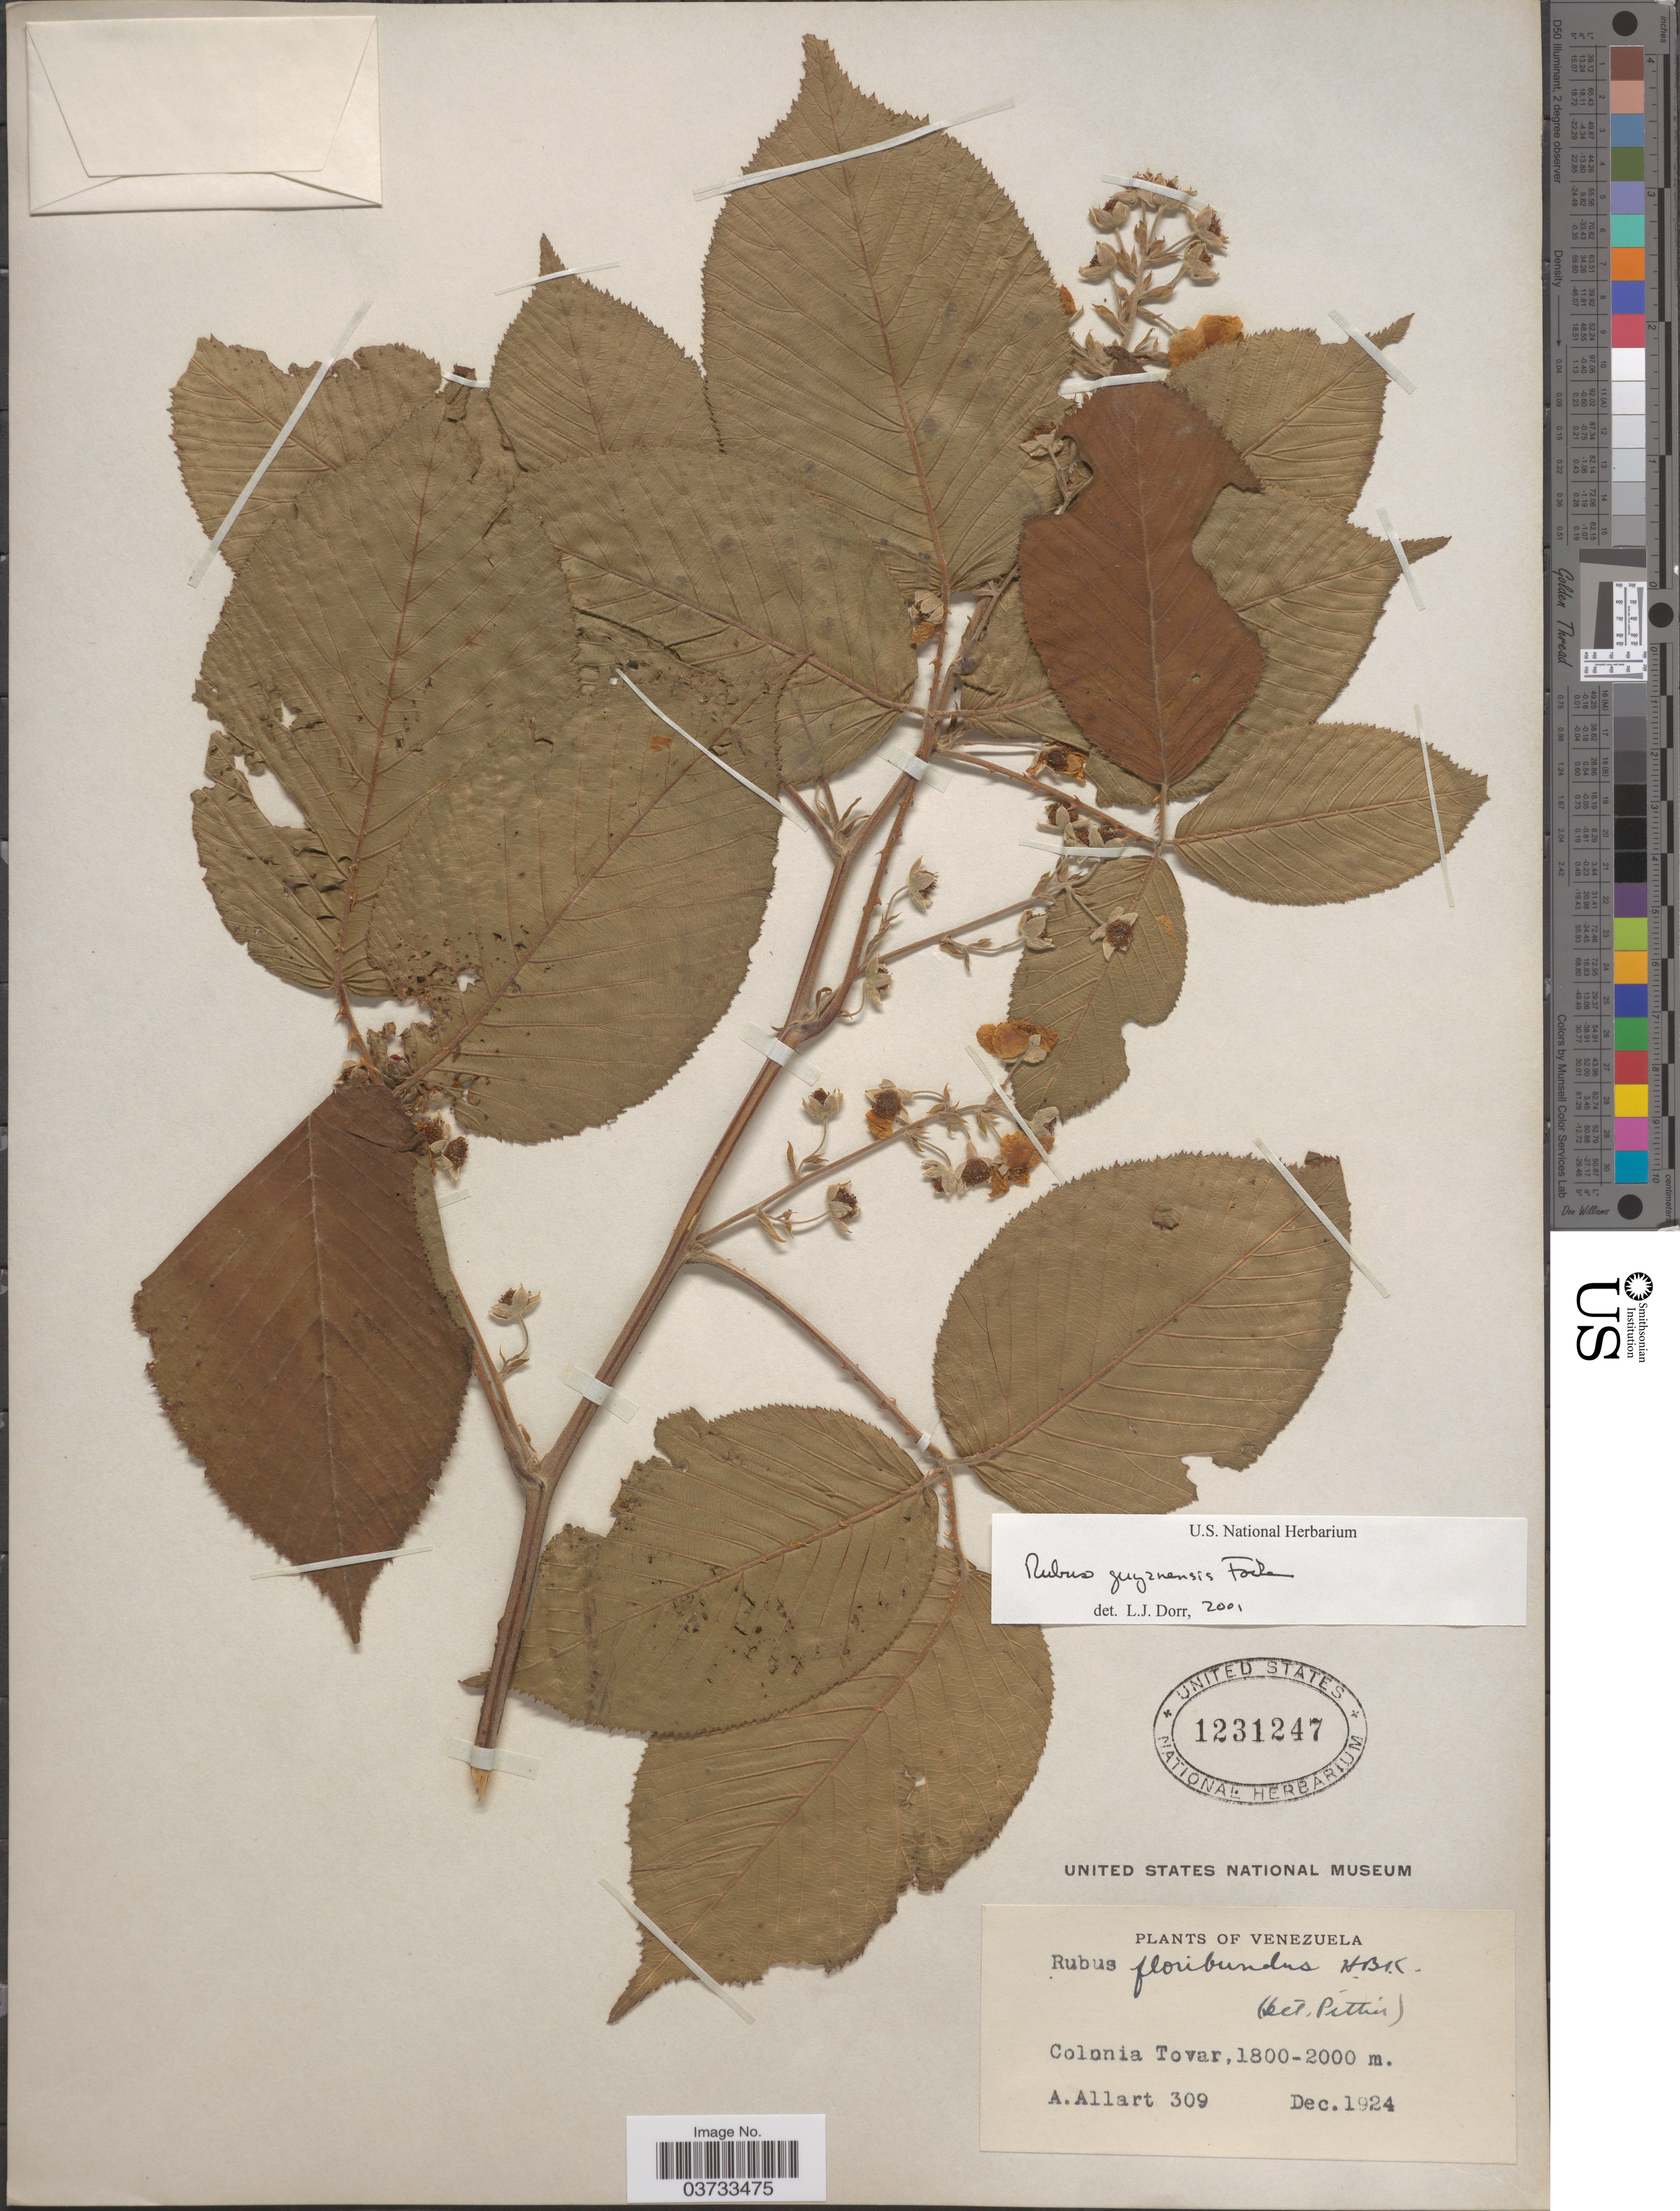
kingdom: Plantae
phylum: Tracheophyta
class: Magnoliopsida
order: Rosales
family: Rosaceae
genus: Rubus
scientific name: Rubus guyanensis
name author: Focke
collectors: A. Allart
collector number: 309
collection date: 1924-12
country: Venezuela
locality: Colonia Tovar.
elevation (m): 1800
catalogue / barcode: US 1231247